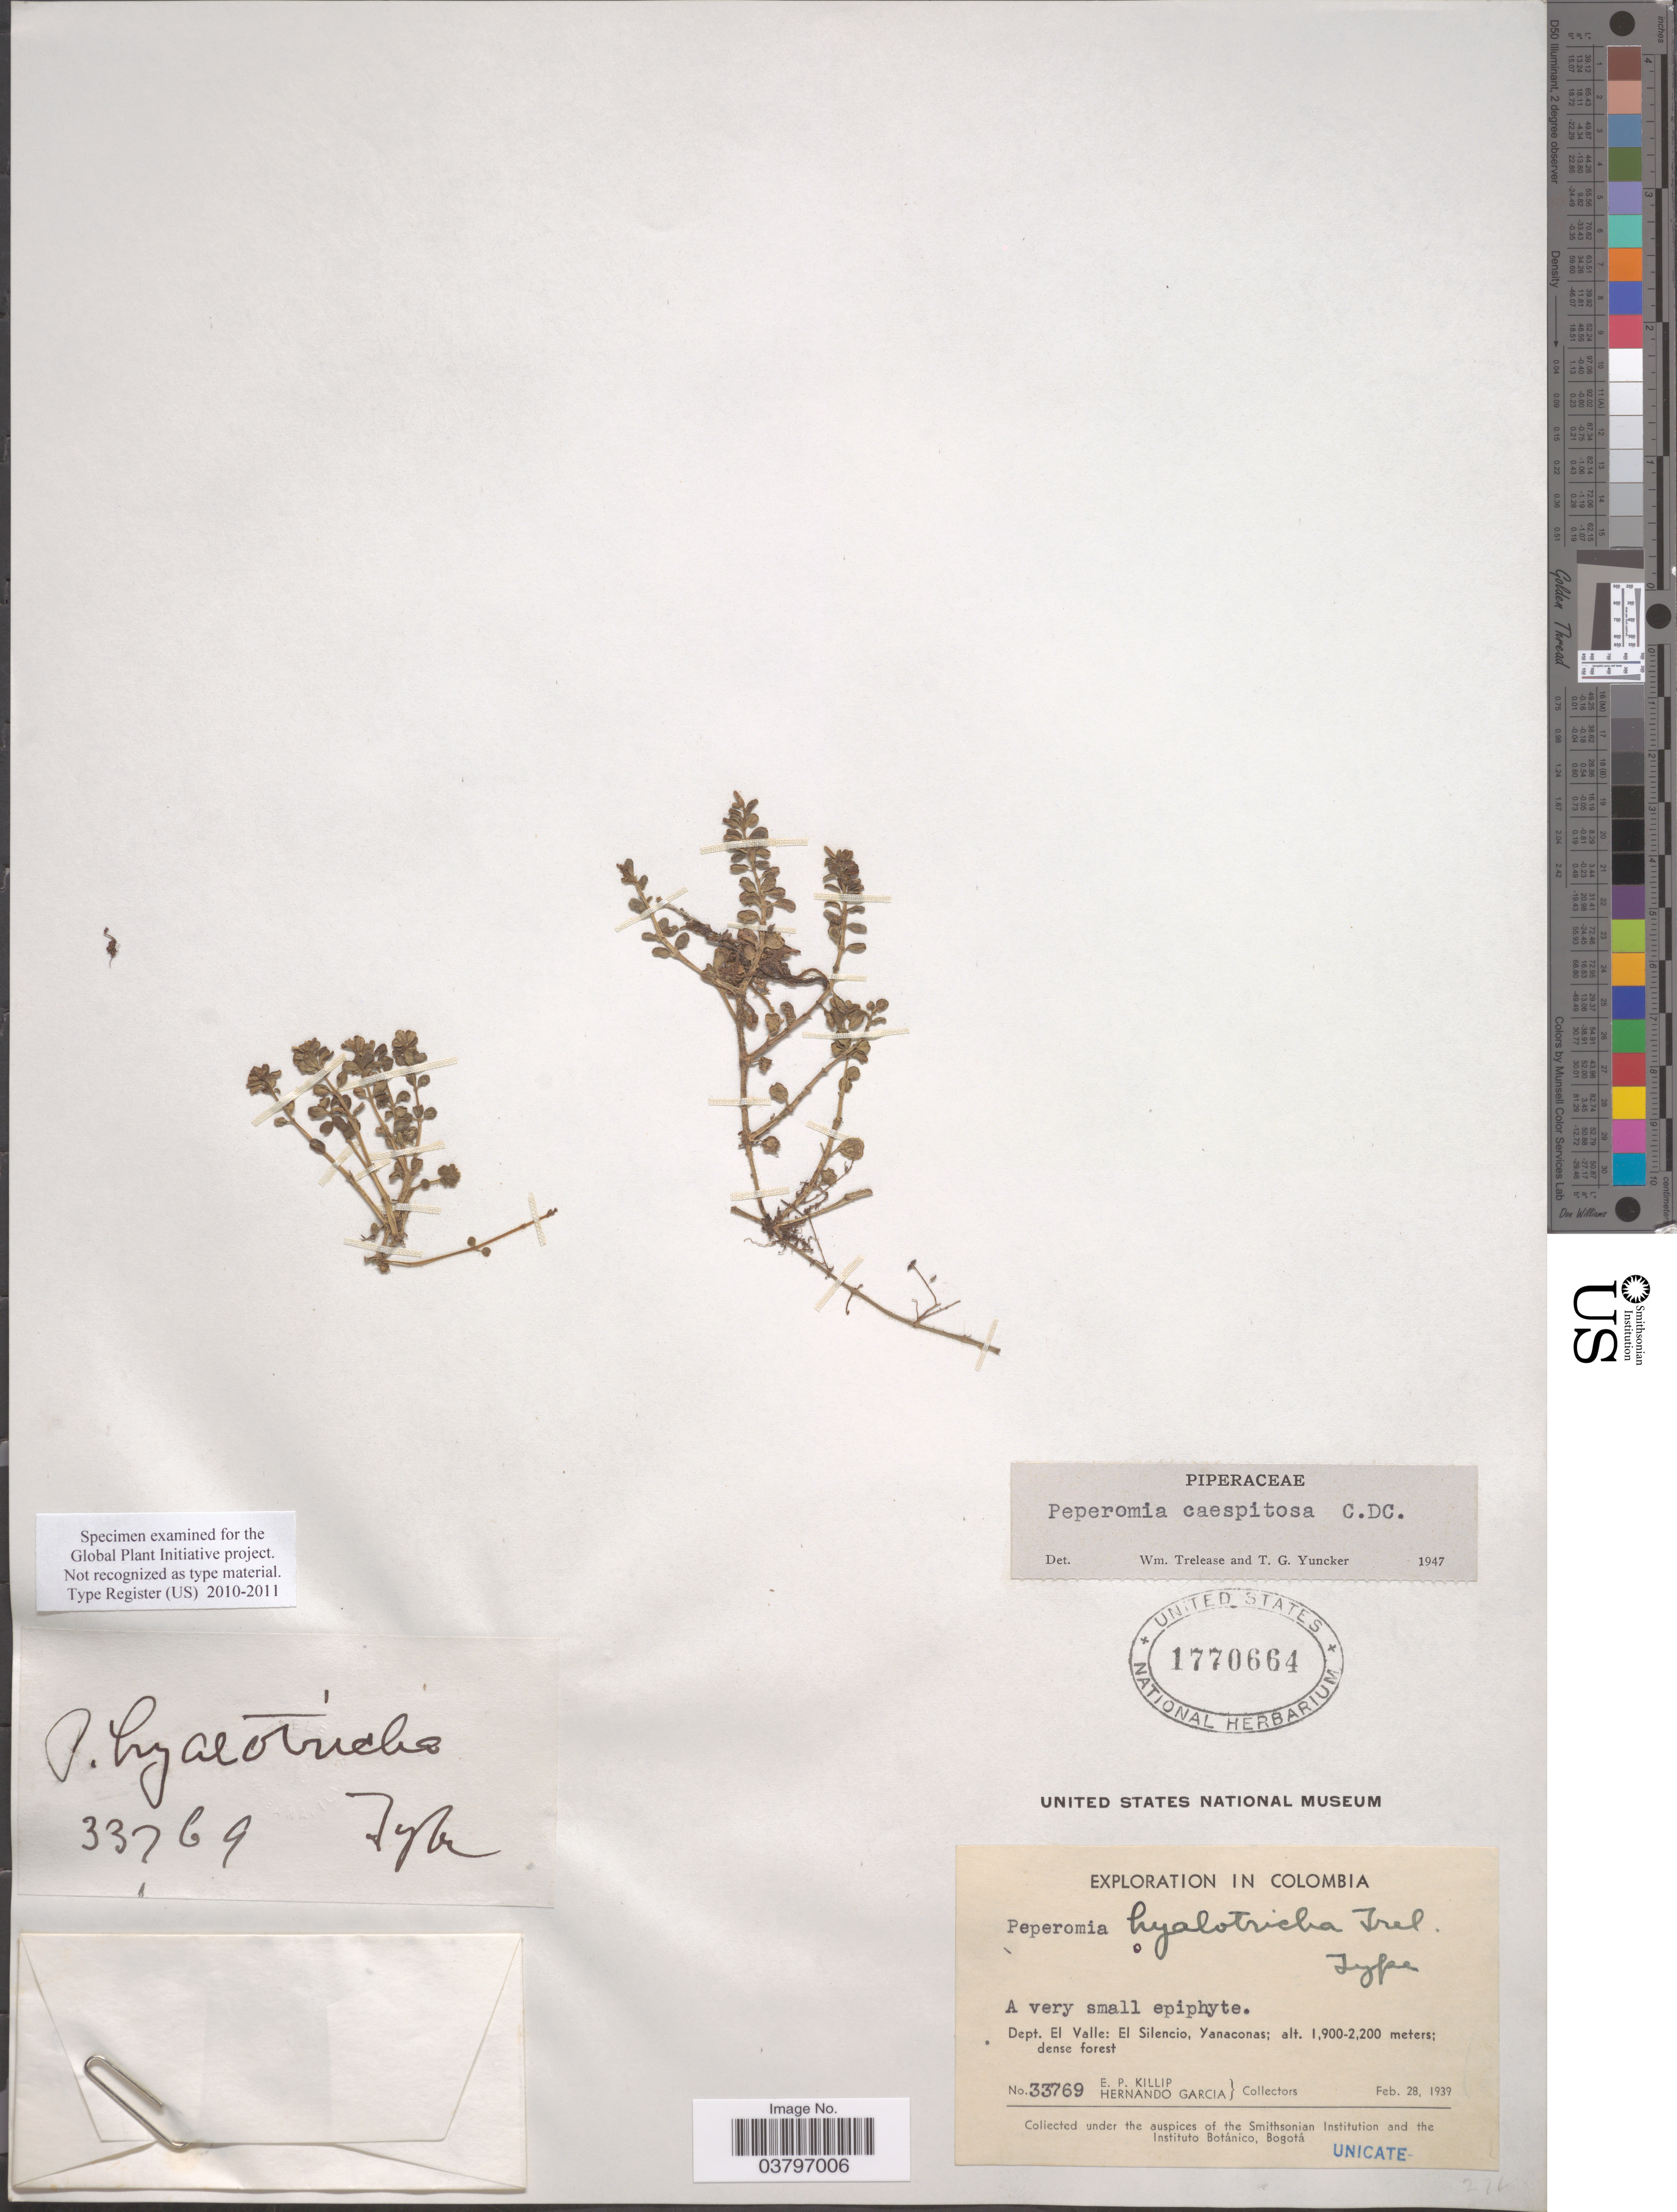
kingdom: Plantae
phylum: Tracheophyta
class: Magnoliopsida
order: Piperales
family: Piperaceae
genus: Peperomia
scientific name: Peperomia caespitosa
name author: C. DC.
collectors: E. P. Killip & H. Garcia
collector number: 33769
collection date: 1939-02-28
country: Colombia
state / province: Valle del Cauca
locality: Dept. El Valle: El Silencio, Yanaconas.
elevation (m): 1900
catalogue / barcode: US 1770664